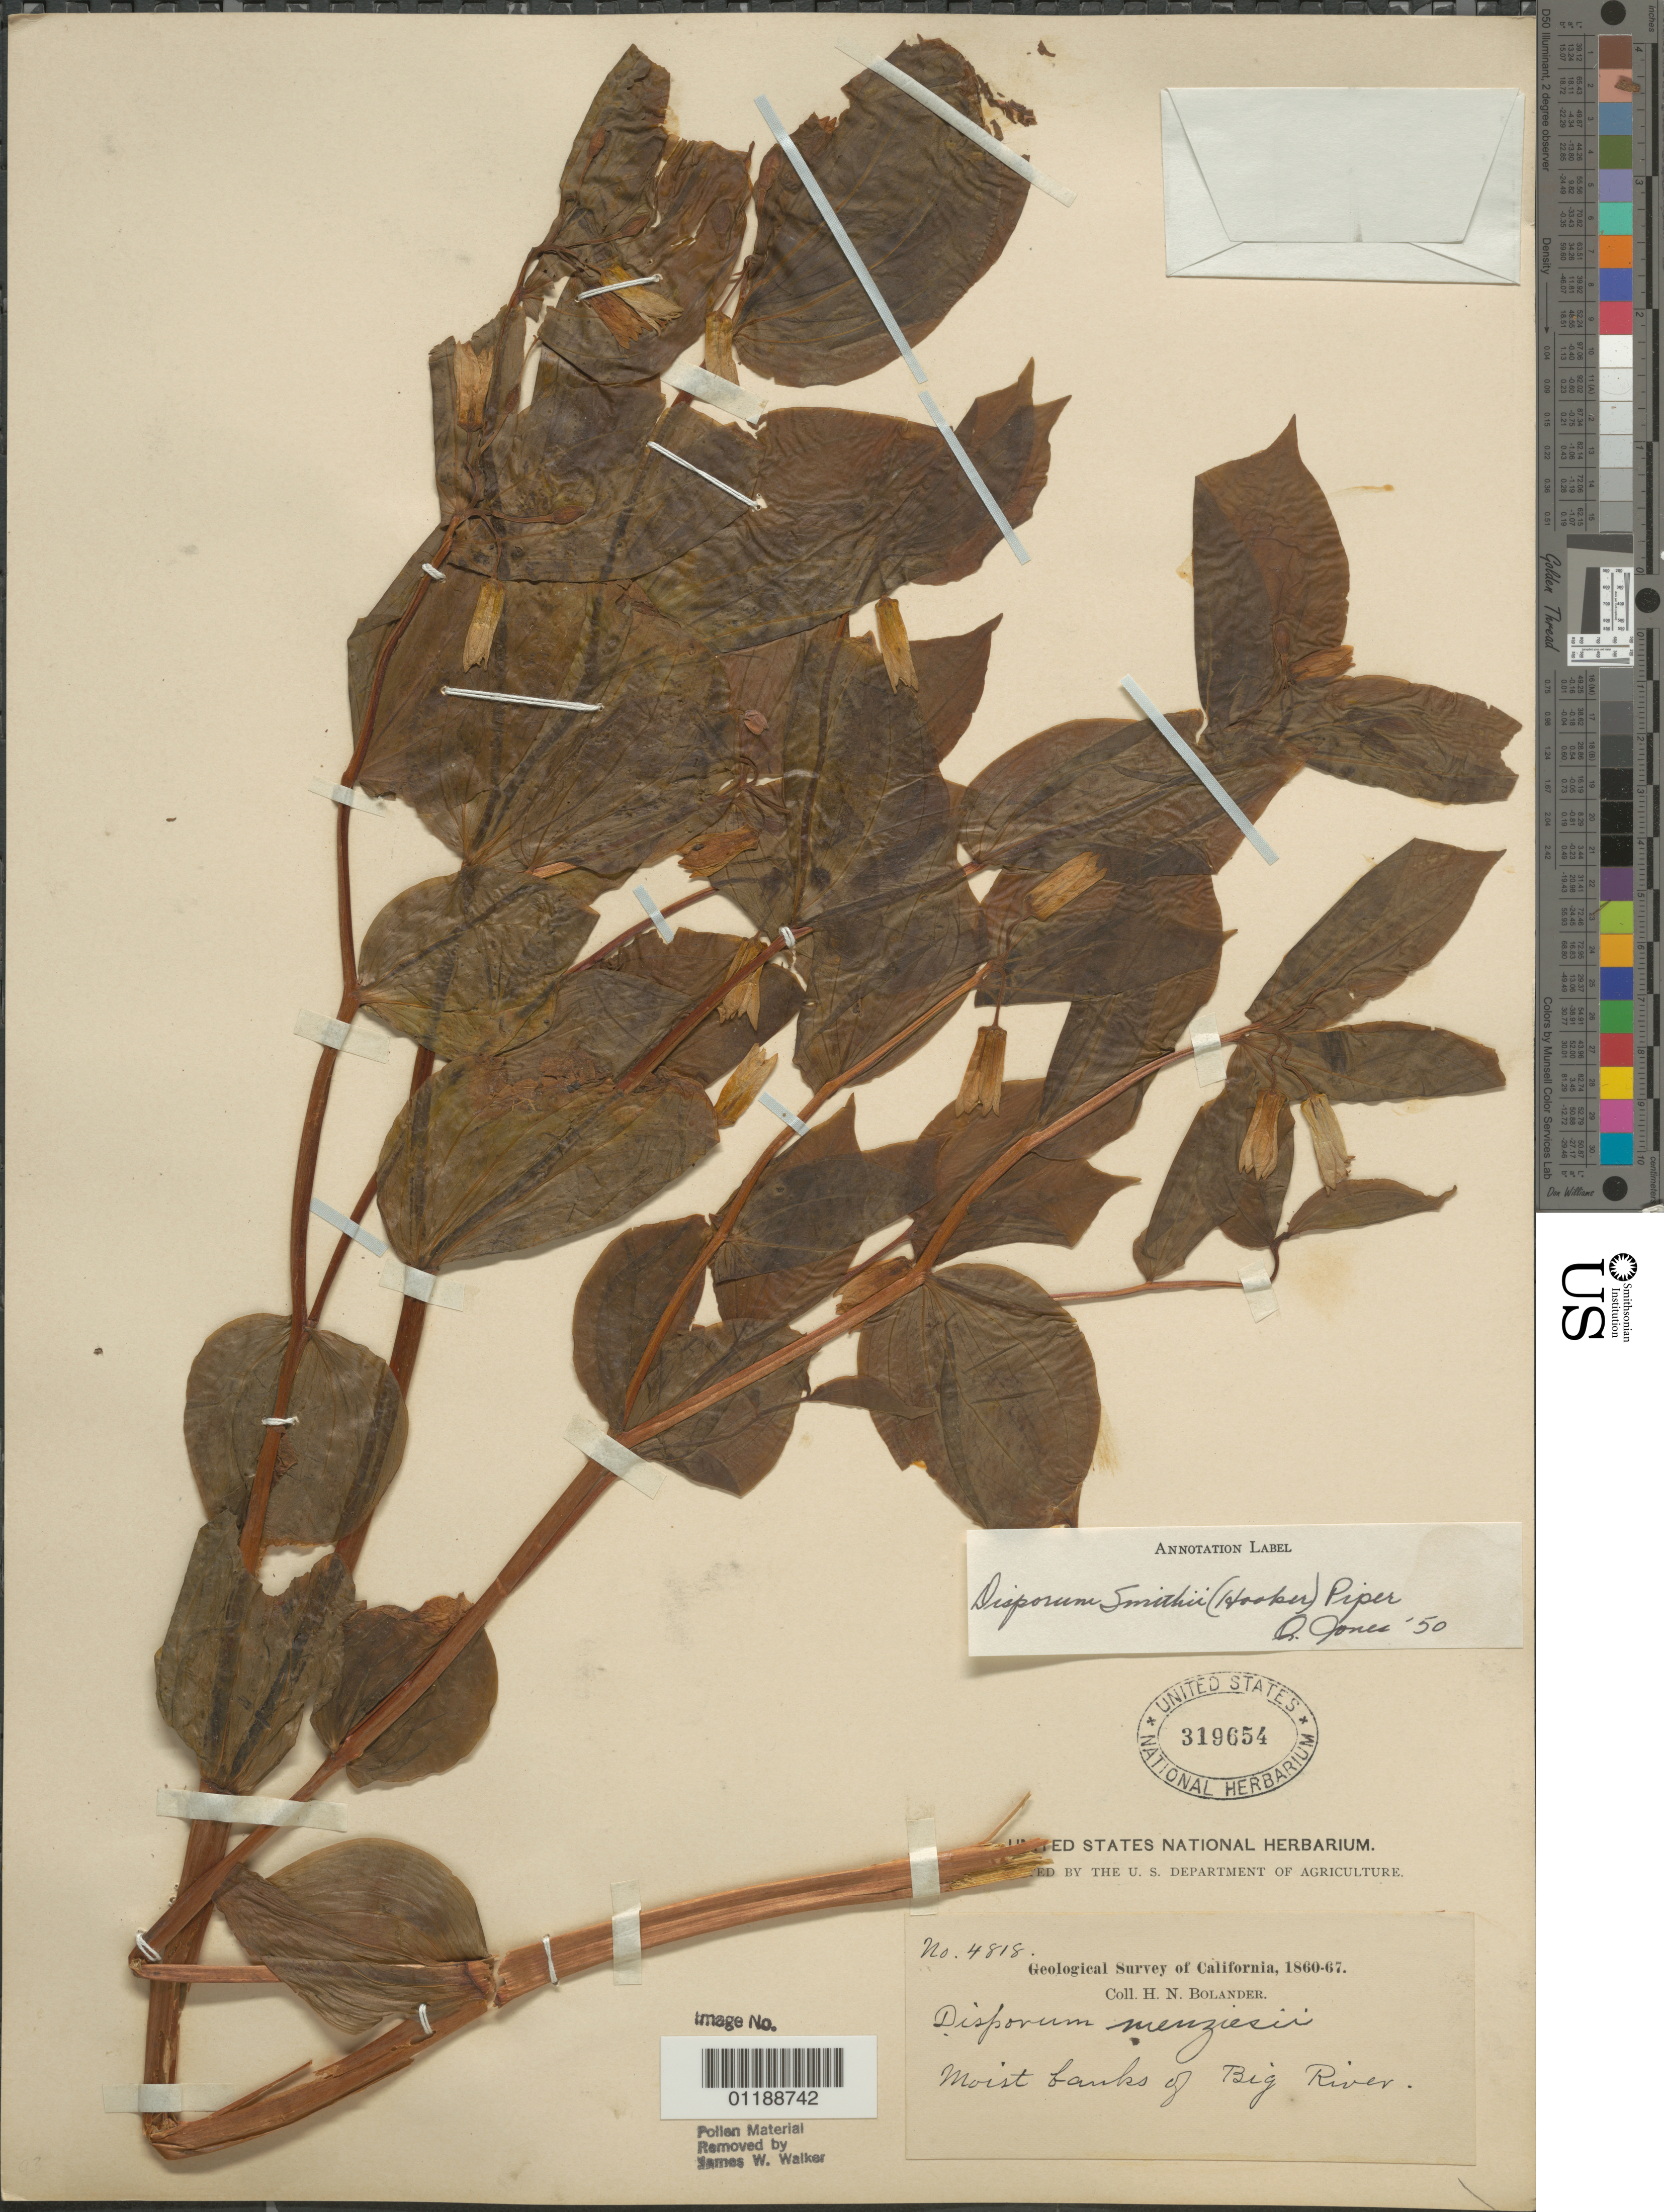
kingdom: Plantae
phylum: Tracheophyta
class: Liliopsida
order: Liliales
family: Colchicaceae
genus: Disporum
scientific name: Disporum smithii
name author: Piper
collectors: H. Bolander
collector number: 4818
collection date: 1860/1867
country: United States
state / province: California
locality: Moist banks of Big River.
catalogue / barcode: US 319654